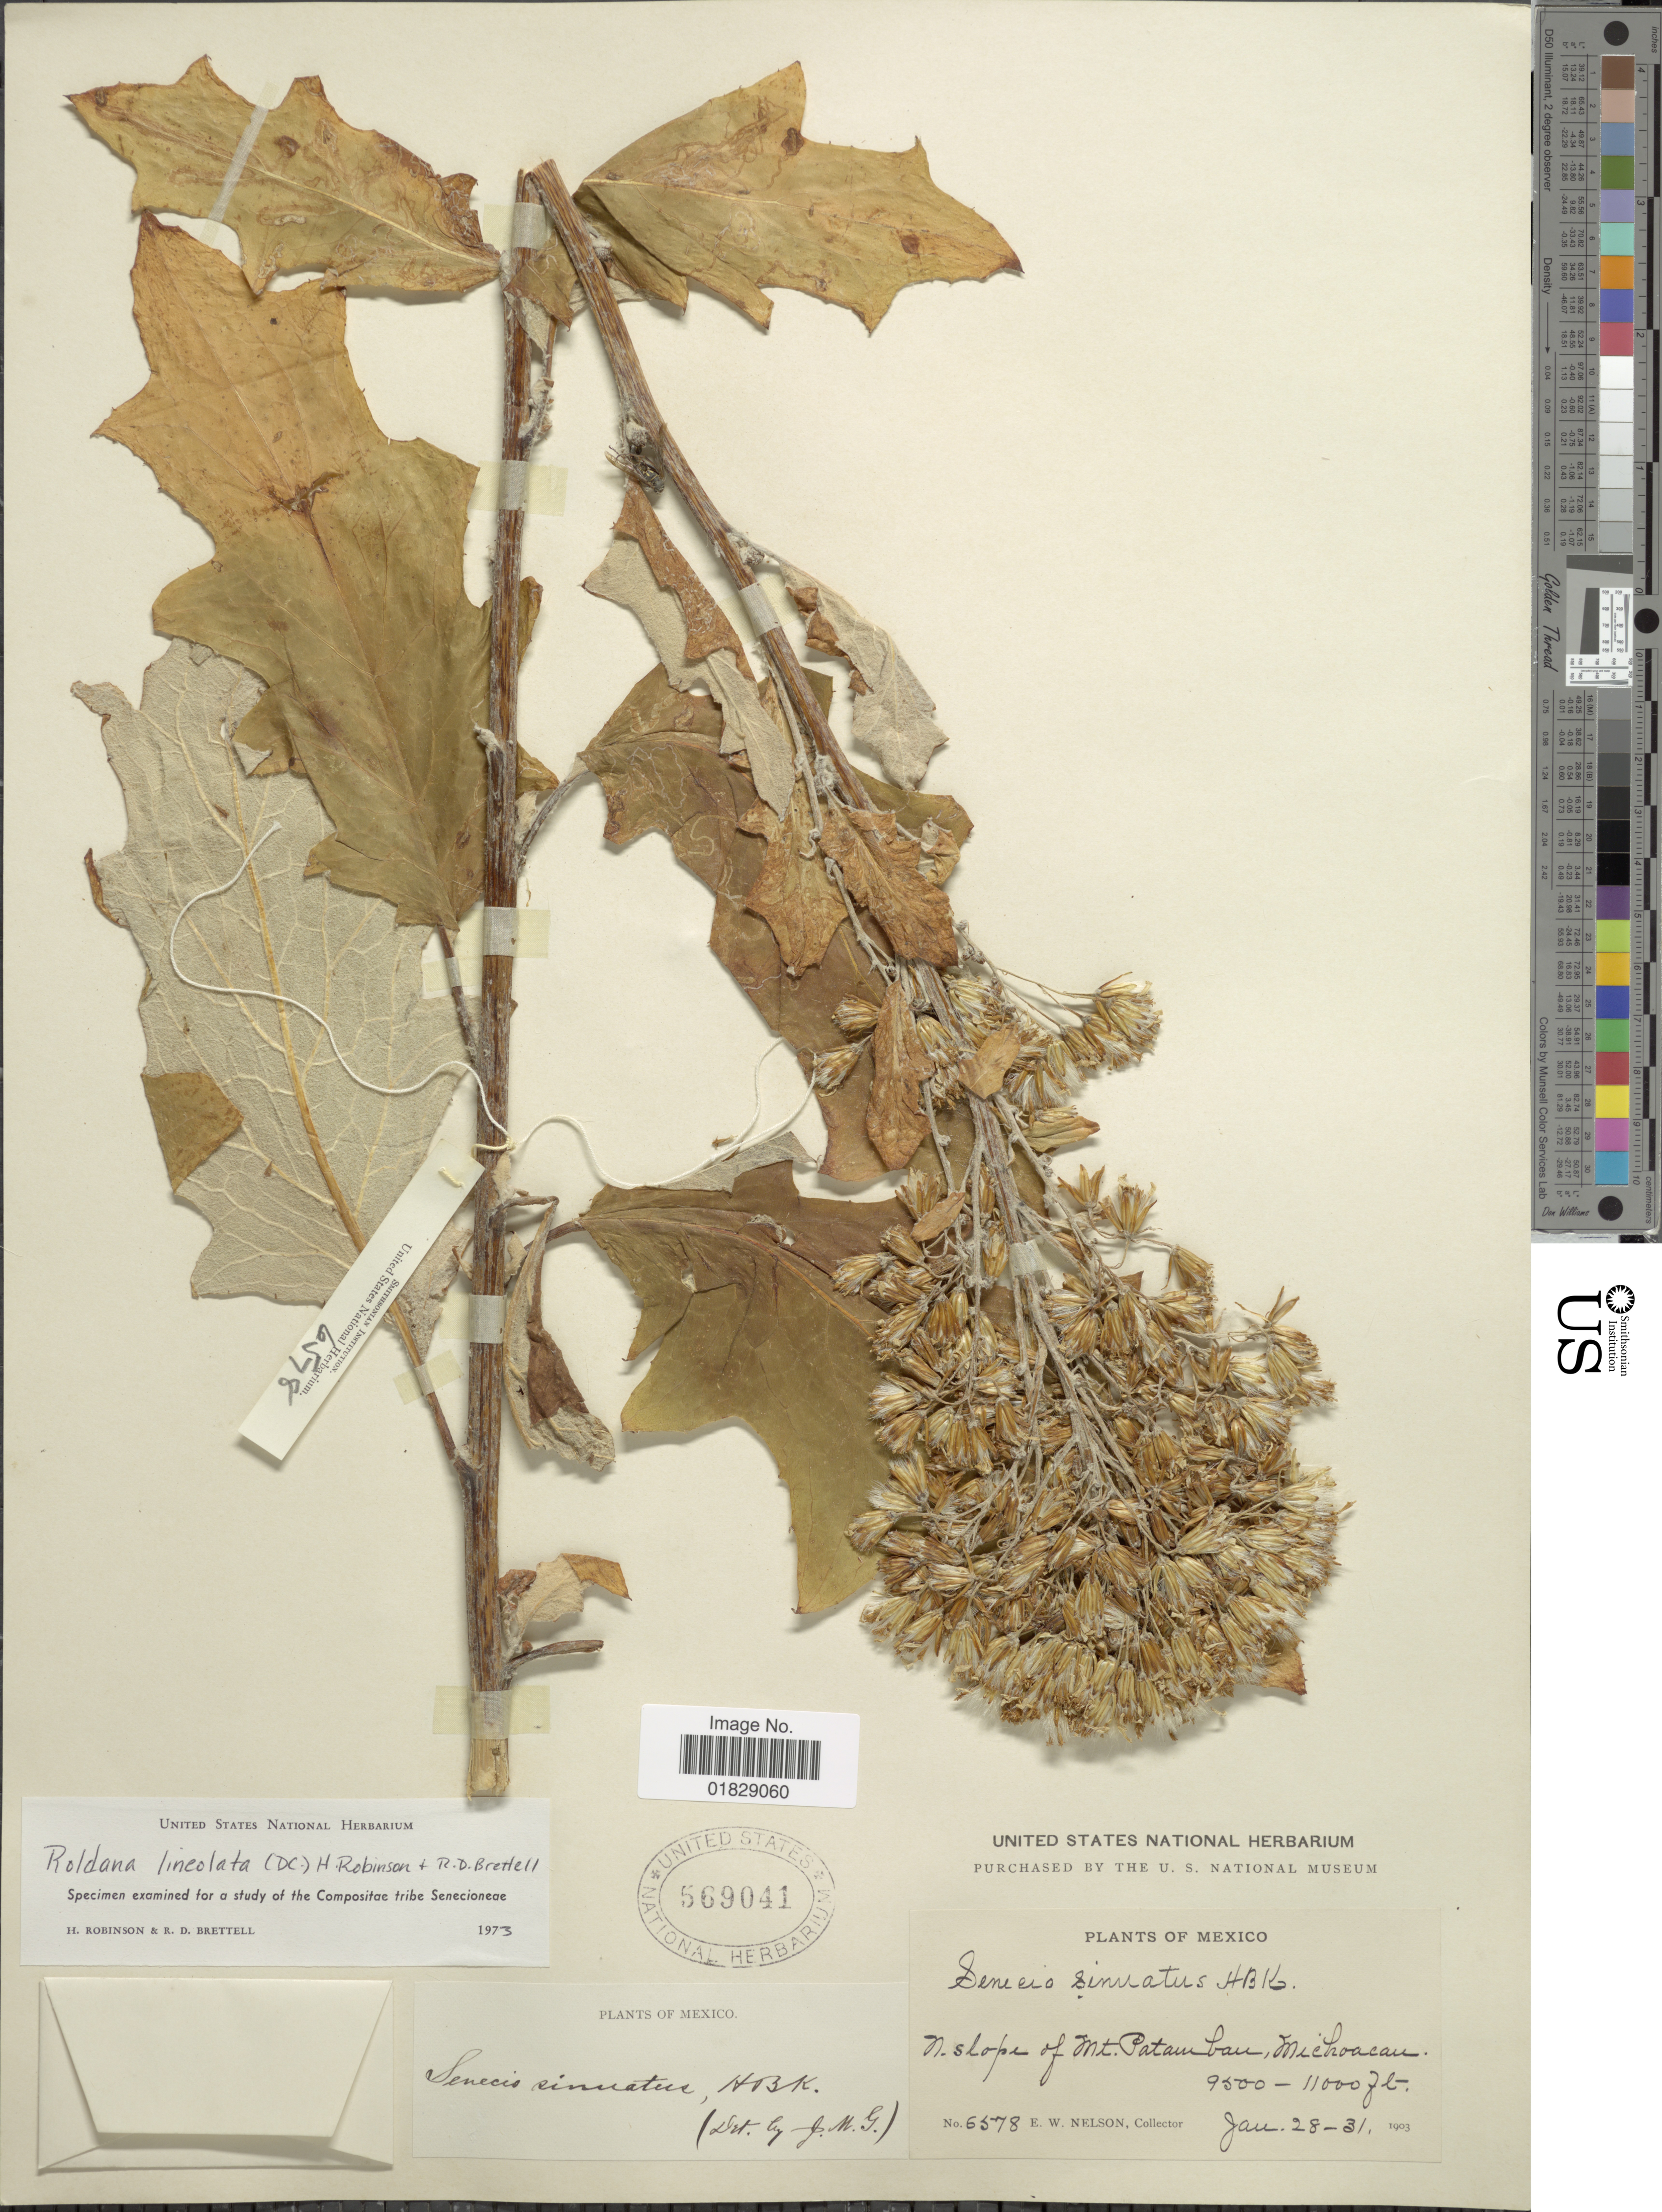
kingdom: Plantae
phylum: Tracheophyta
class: Magnoliopsida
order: Asterales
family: Asteraceae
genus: Roldana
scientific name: Roldana sinuata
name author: B.L. Turner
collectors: E. W. Nelson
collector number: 6578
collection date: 1903-01-28/1903-01-31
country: Mexico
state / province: Michoacán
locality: N. slope of Mt. Patamban, Michoacan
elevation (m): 2896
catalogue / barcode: US 569041